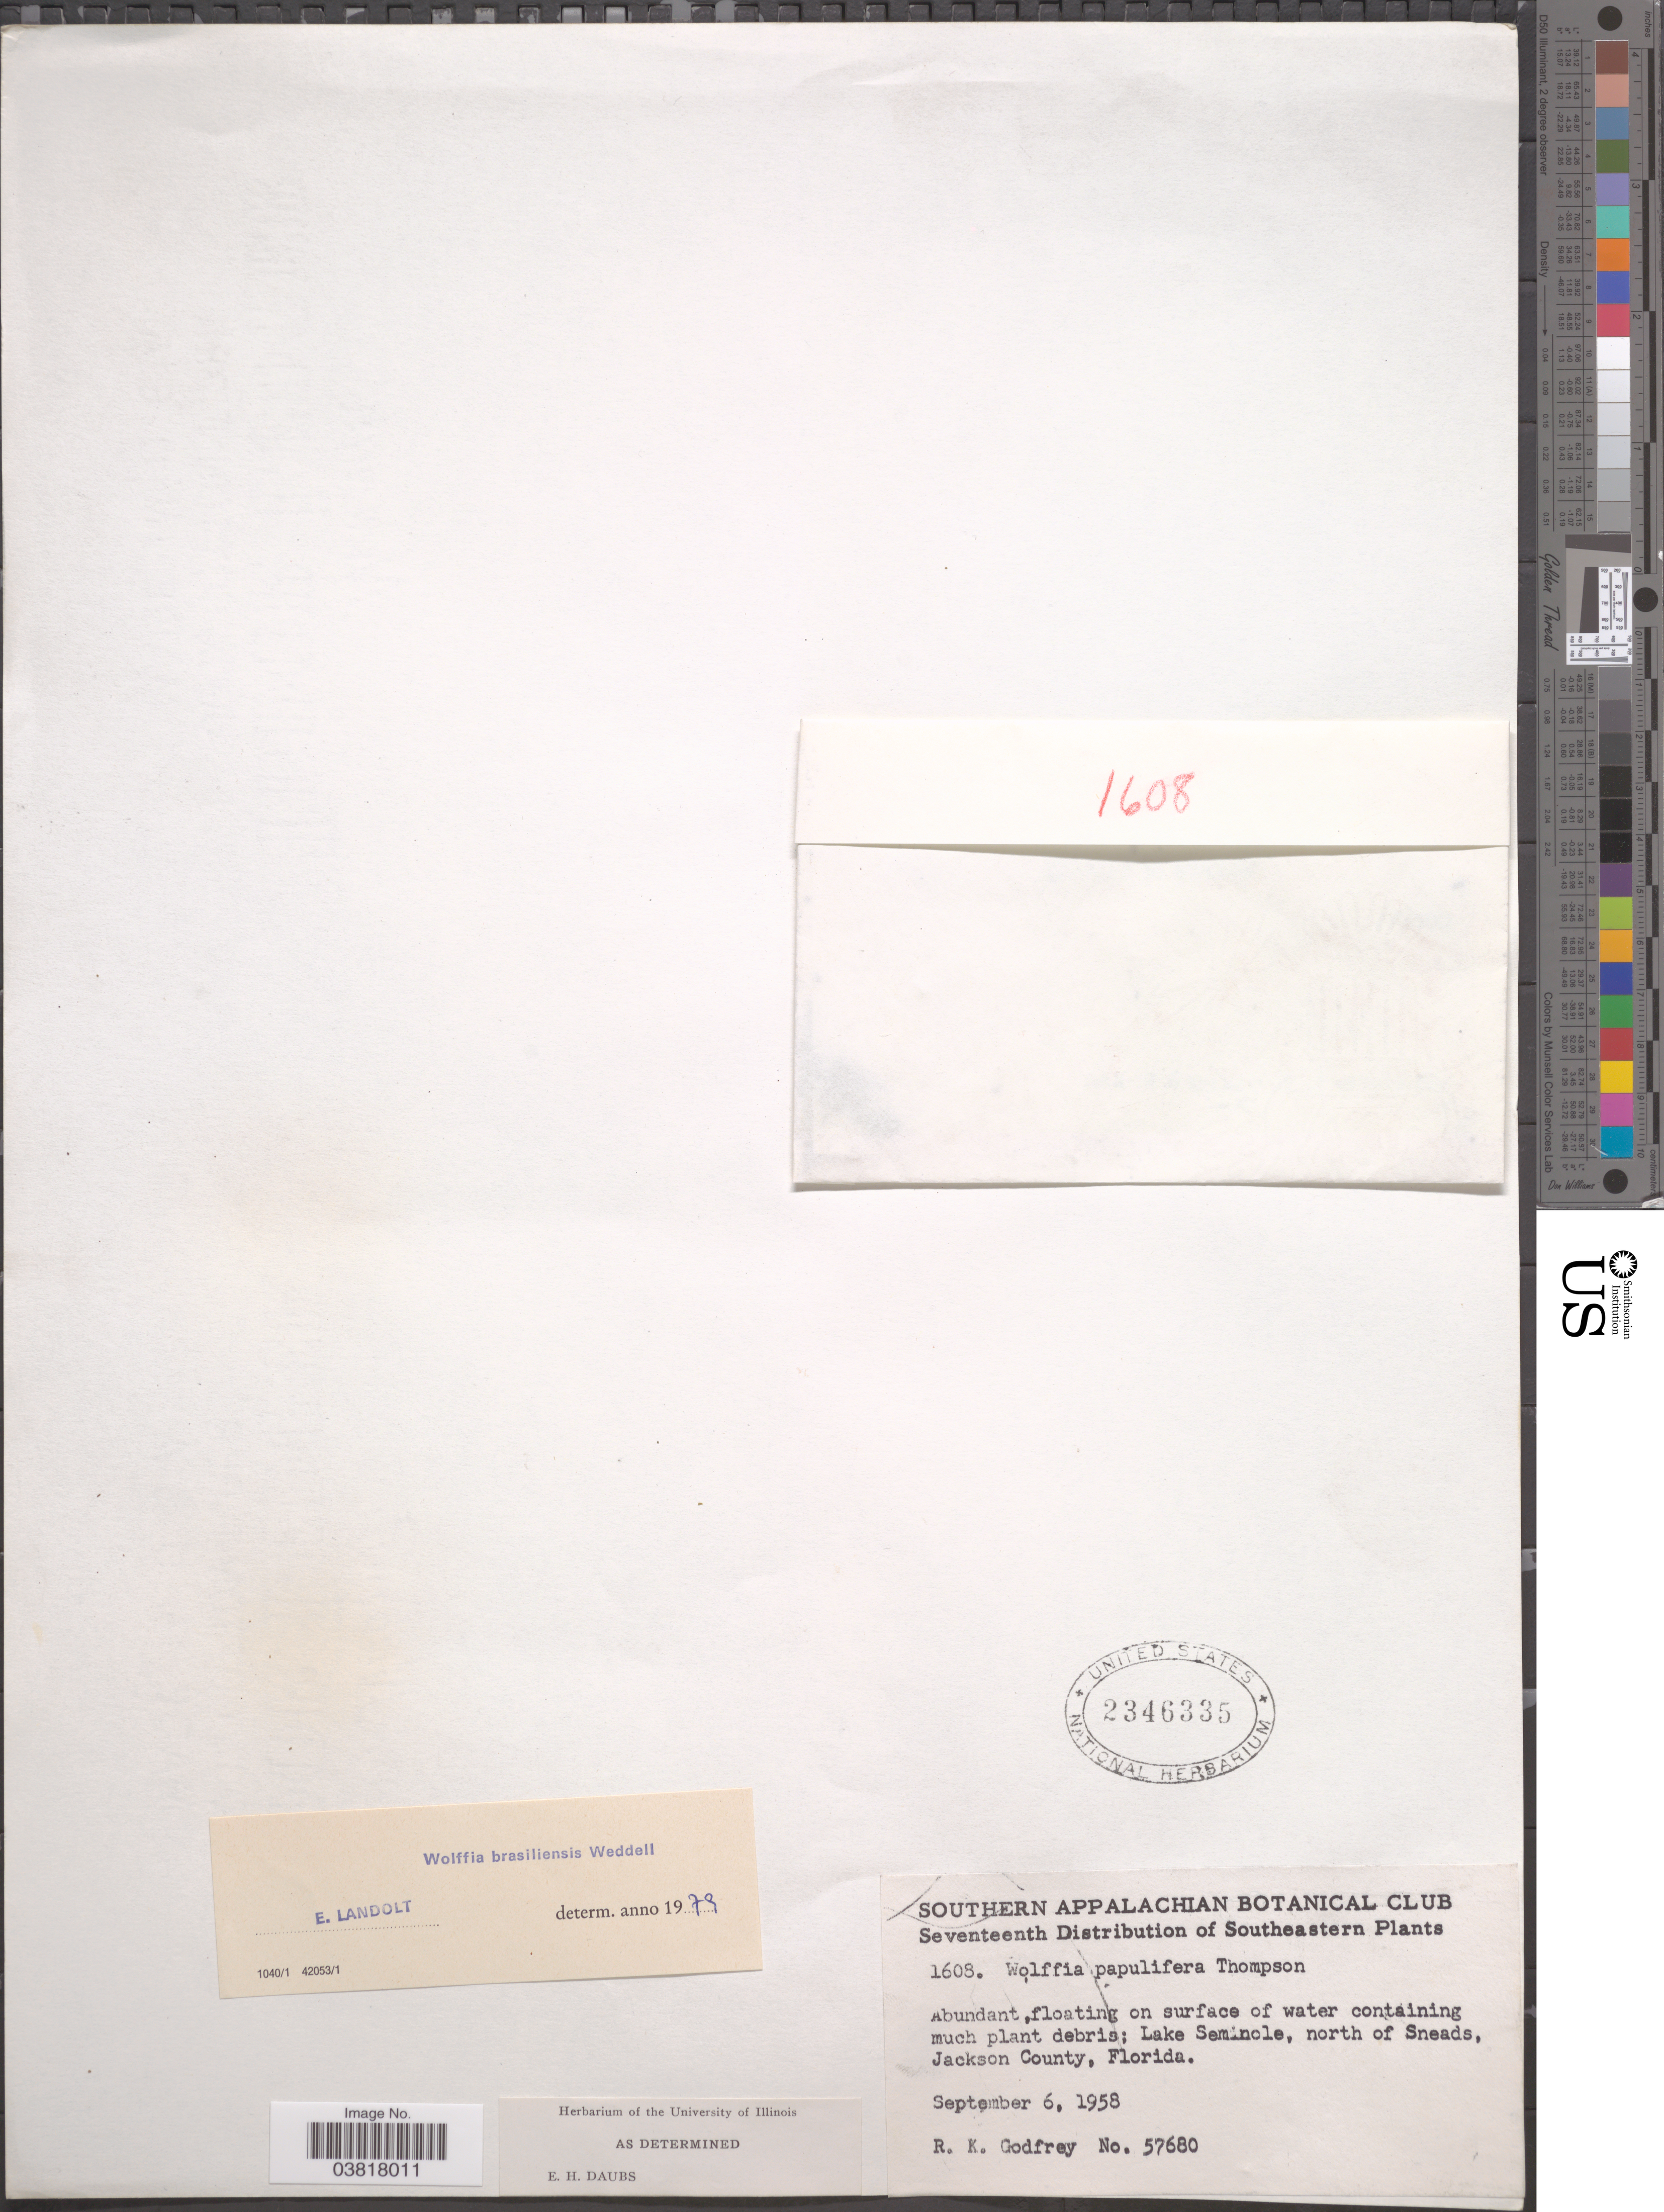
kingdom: Plantae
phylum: Tracheophyta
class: Liliopsida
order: Alismatales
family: Araceae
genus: Wolffia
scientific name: Wolffia brasiliensis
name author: Wedd.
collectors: R. K. Godfrey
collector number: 57680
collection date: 1958-09-06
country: United States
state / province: Florida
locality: Southeastern. Lake Seminole, north of Sneads, Jackson County.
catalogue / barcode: US 2346335